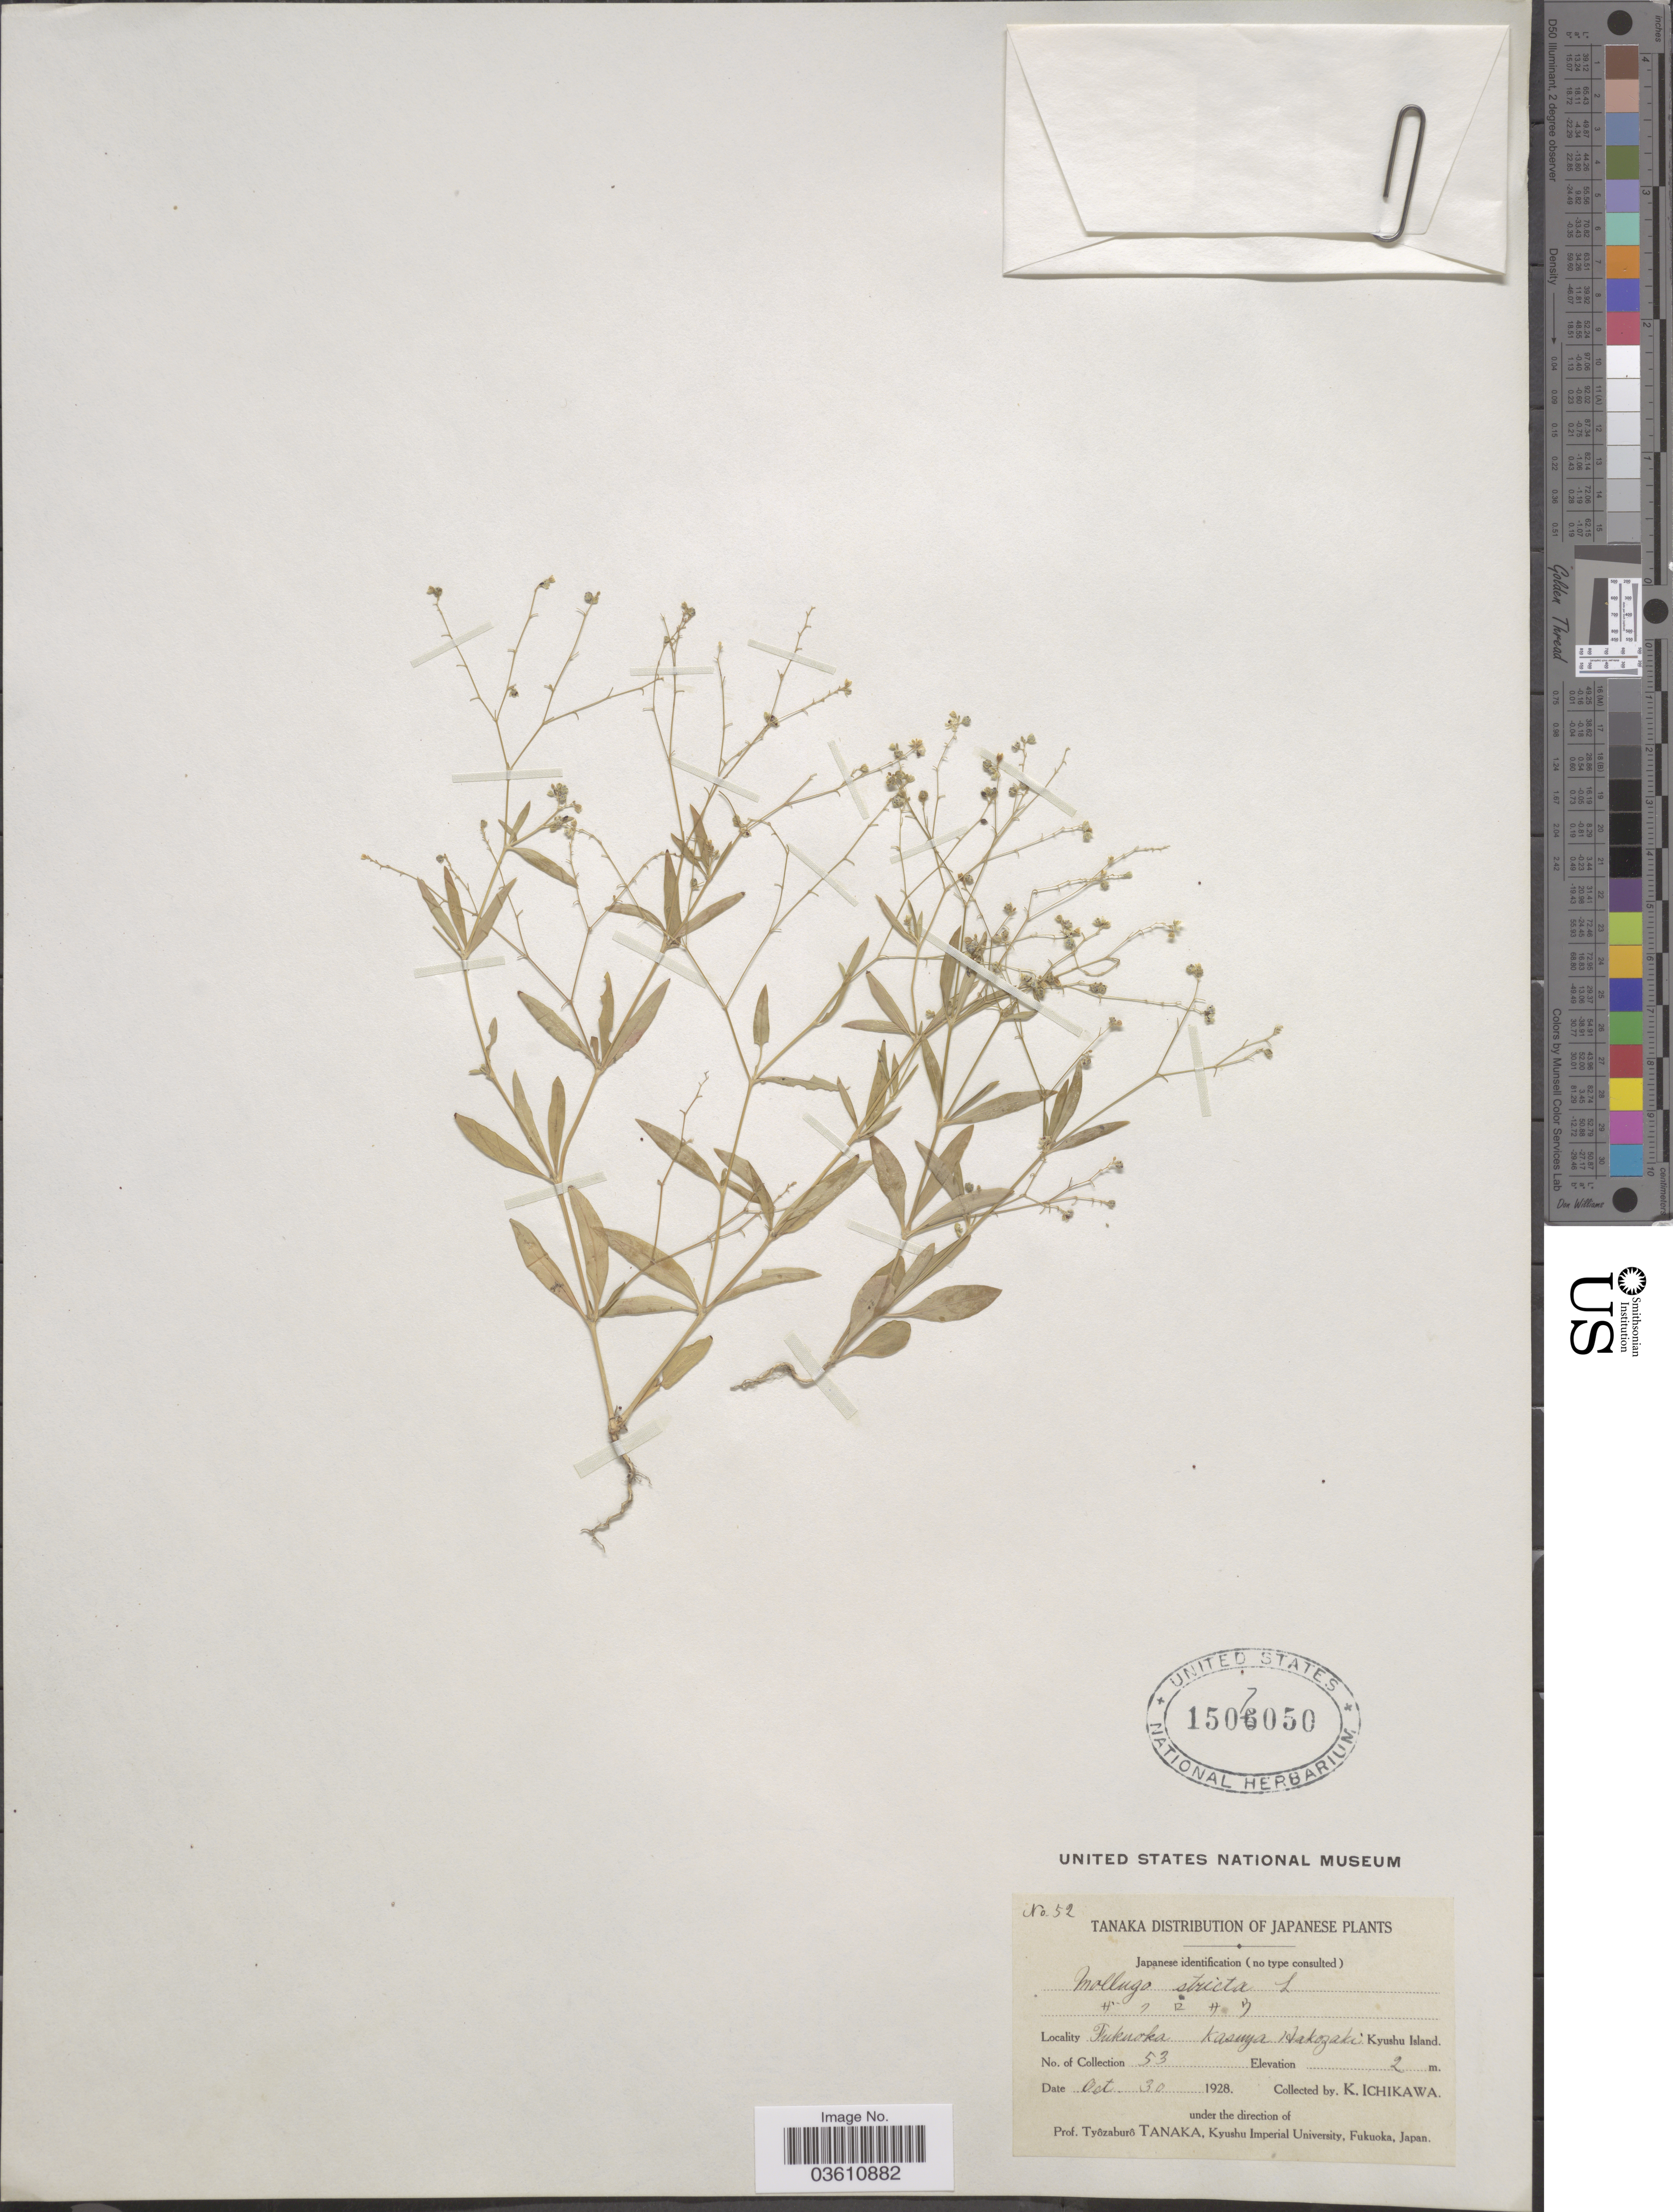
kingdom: Plantae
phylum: Tracheophyta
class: Magnoliopsida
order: Caryophyllales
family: Molluginaceae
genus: Trigastrotheca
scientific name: Trigastrotheca pentaphylla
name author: (L.) Thulin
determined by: Strong, Mark T., (BOT), Smithsonian Institution - National Museum of Natural History (UNITED STATES)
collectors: T. Tanaka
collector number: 52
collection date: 1928-10-30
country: Japan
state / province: Hukuoka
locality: Fukuoka Kasuya Hakozaki Kyushu Island.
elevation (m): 2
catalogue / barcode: US 1507050